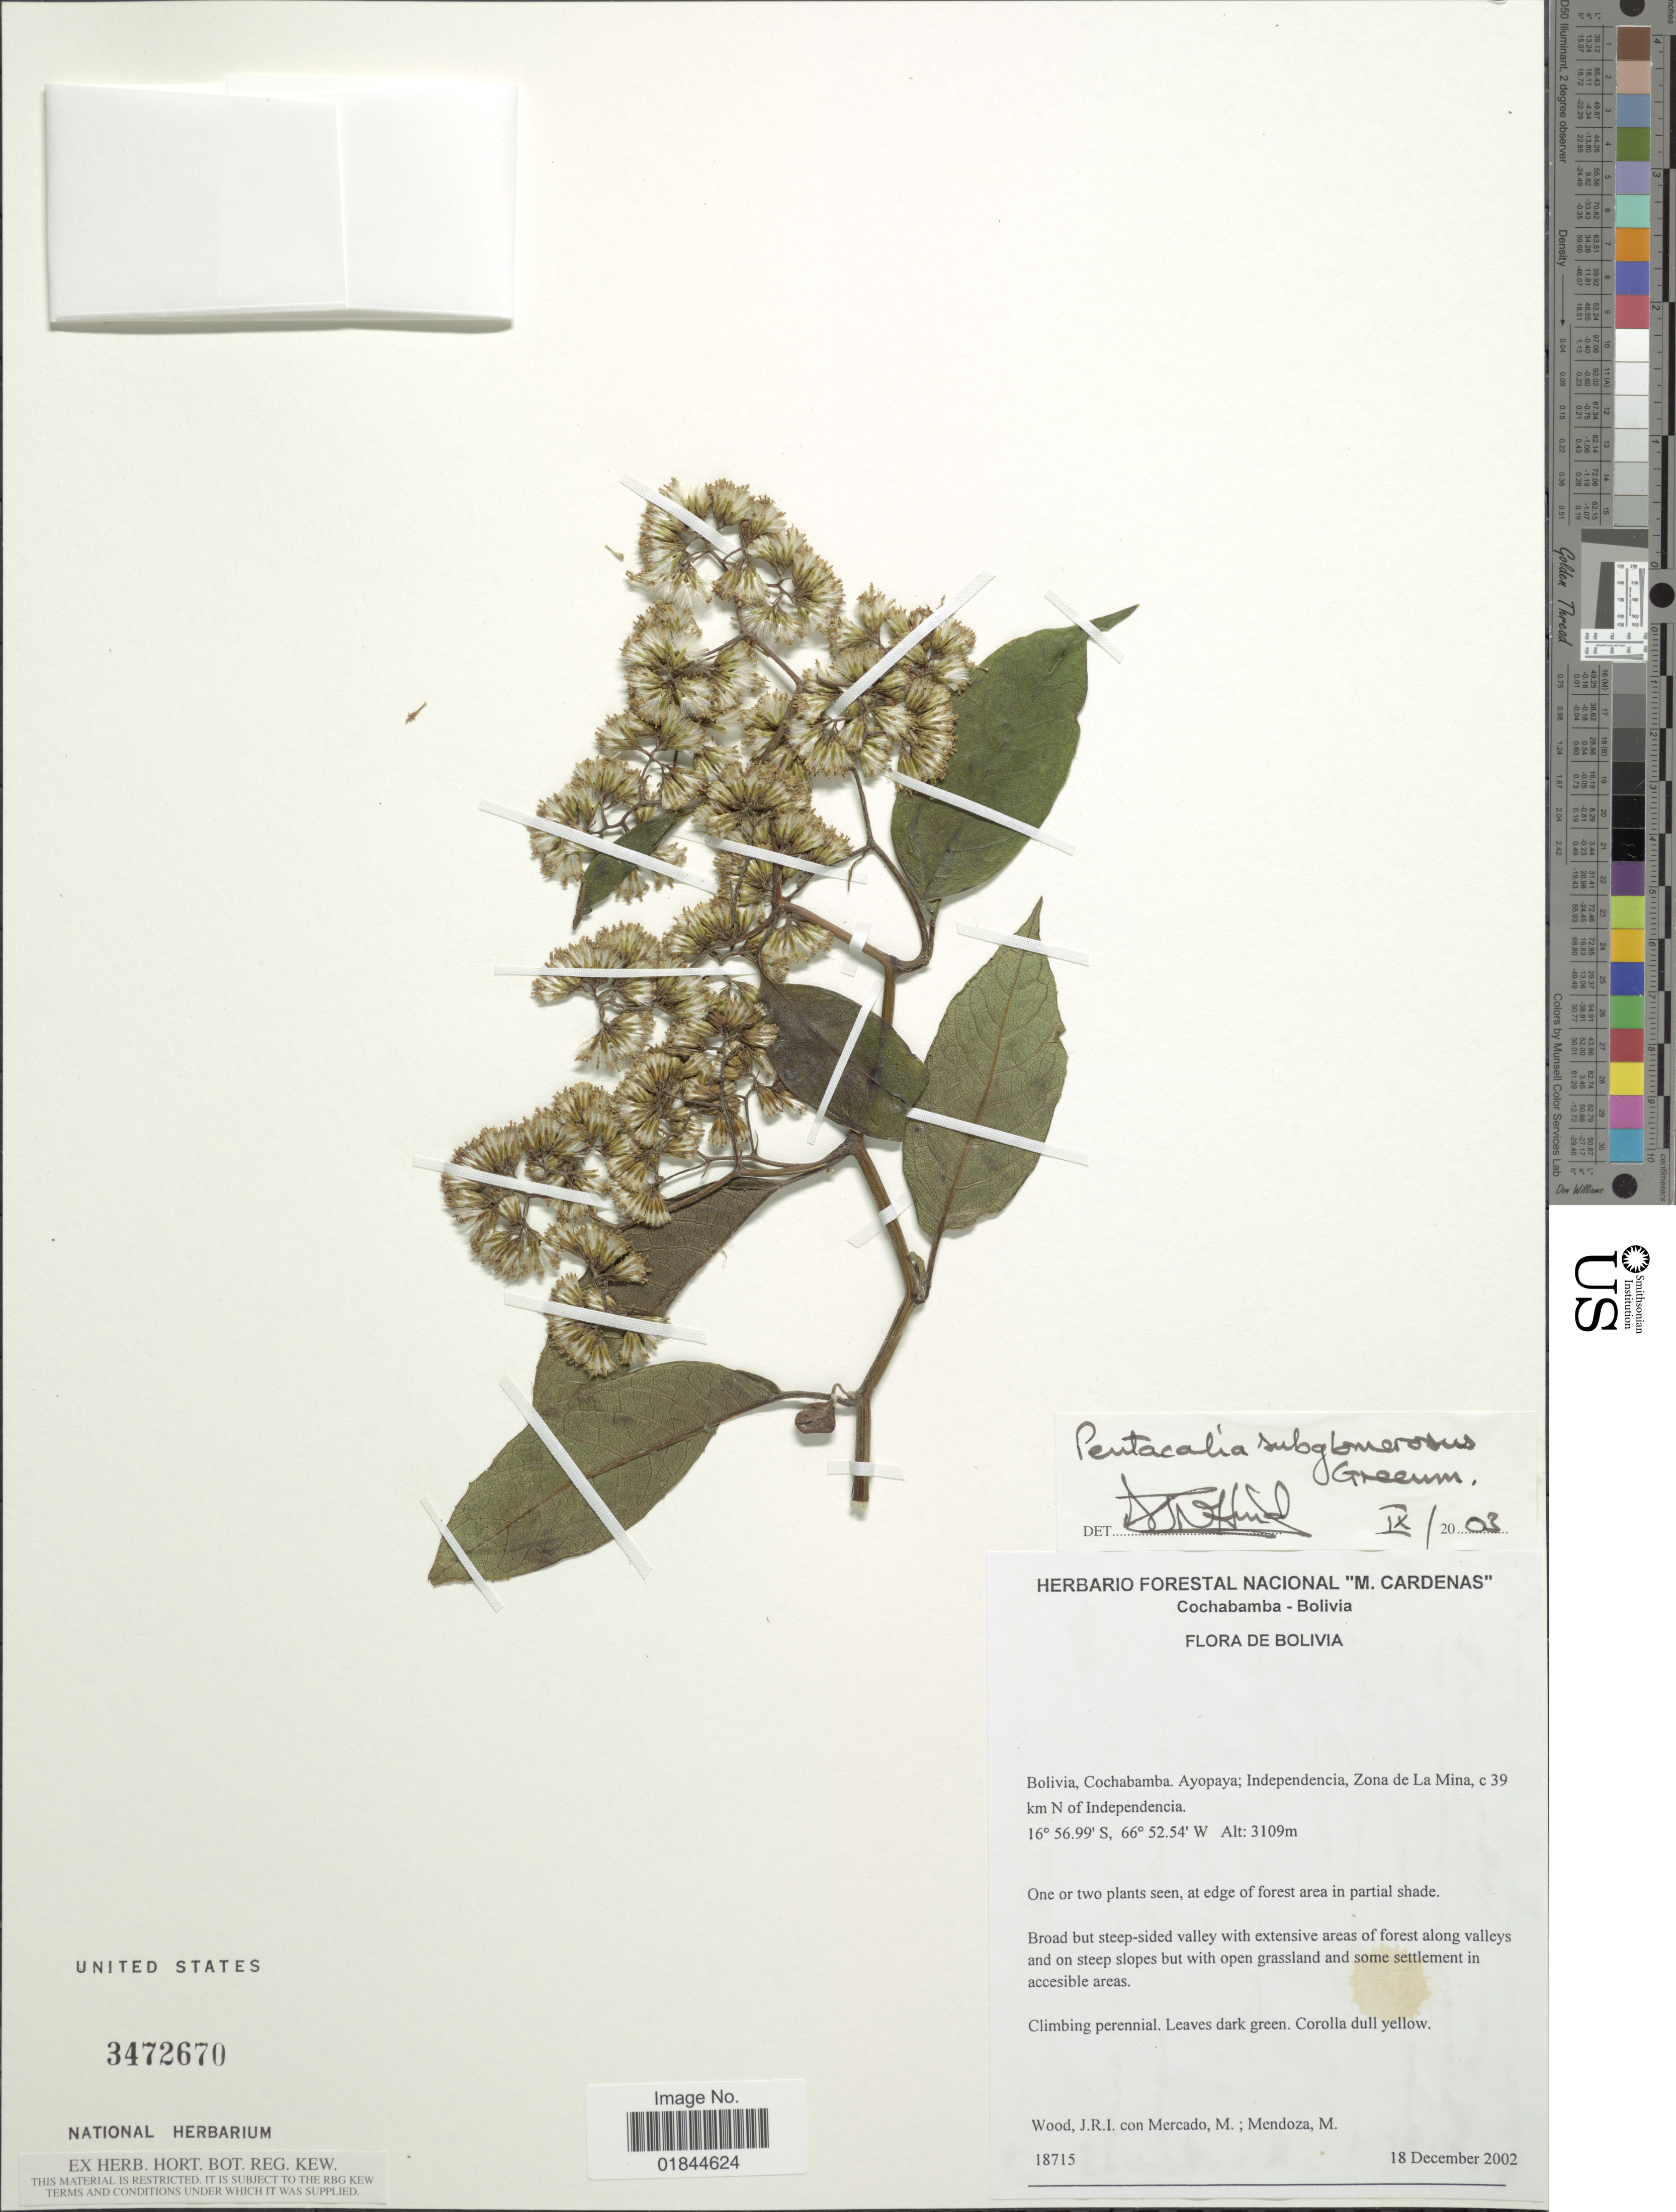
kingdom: Plantae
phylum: Tracheophyta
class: Magnoliopsida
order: Asterales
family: Asteraceae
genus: Pentacalia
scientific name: Pentacalia subglomerosa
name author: (Greenm.) Cuatrec.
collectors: J. R. I. Wood, M. Mercado & M. Mendoza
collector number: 18715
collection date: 2002-12-18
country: Bolivia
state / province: Cochabamba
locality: Ayopaya, Independencia, Zona de La Mina, c 39 km N of Independencia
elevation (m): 3109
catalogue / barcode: US 3472670